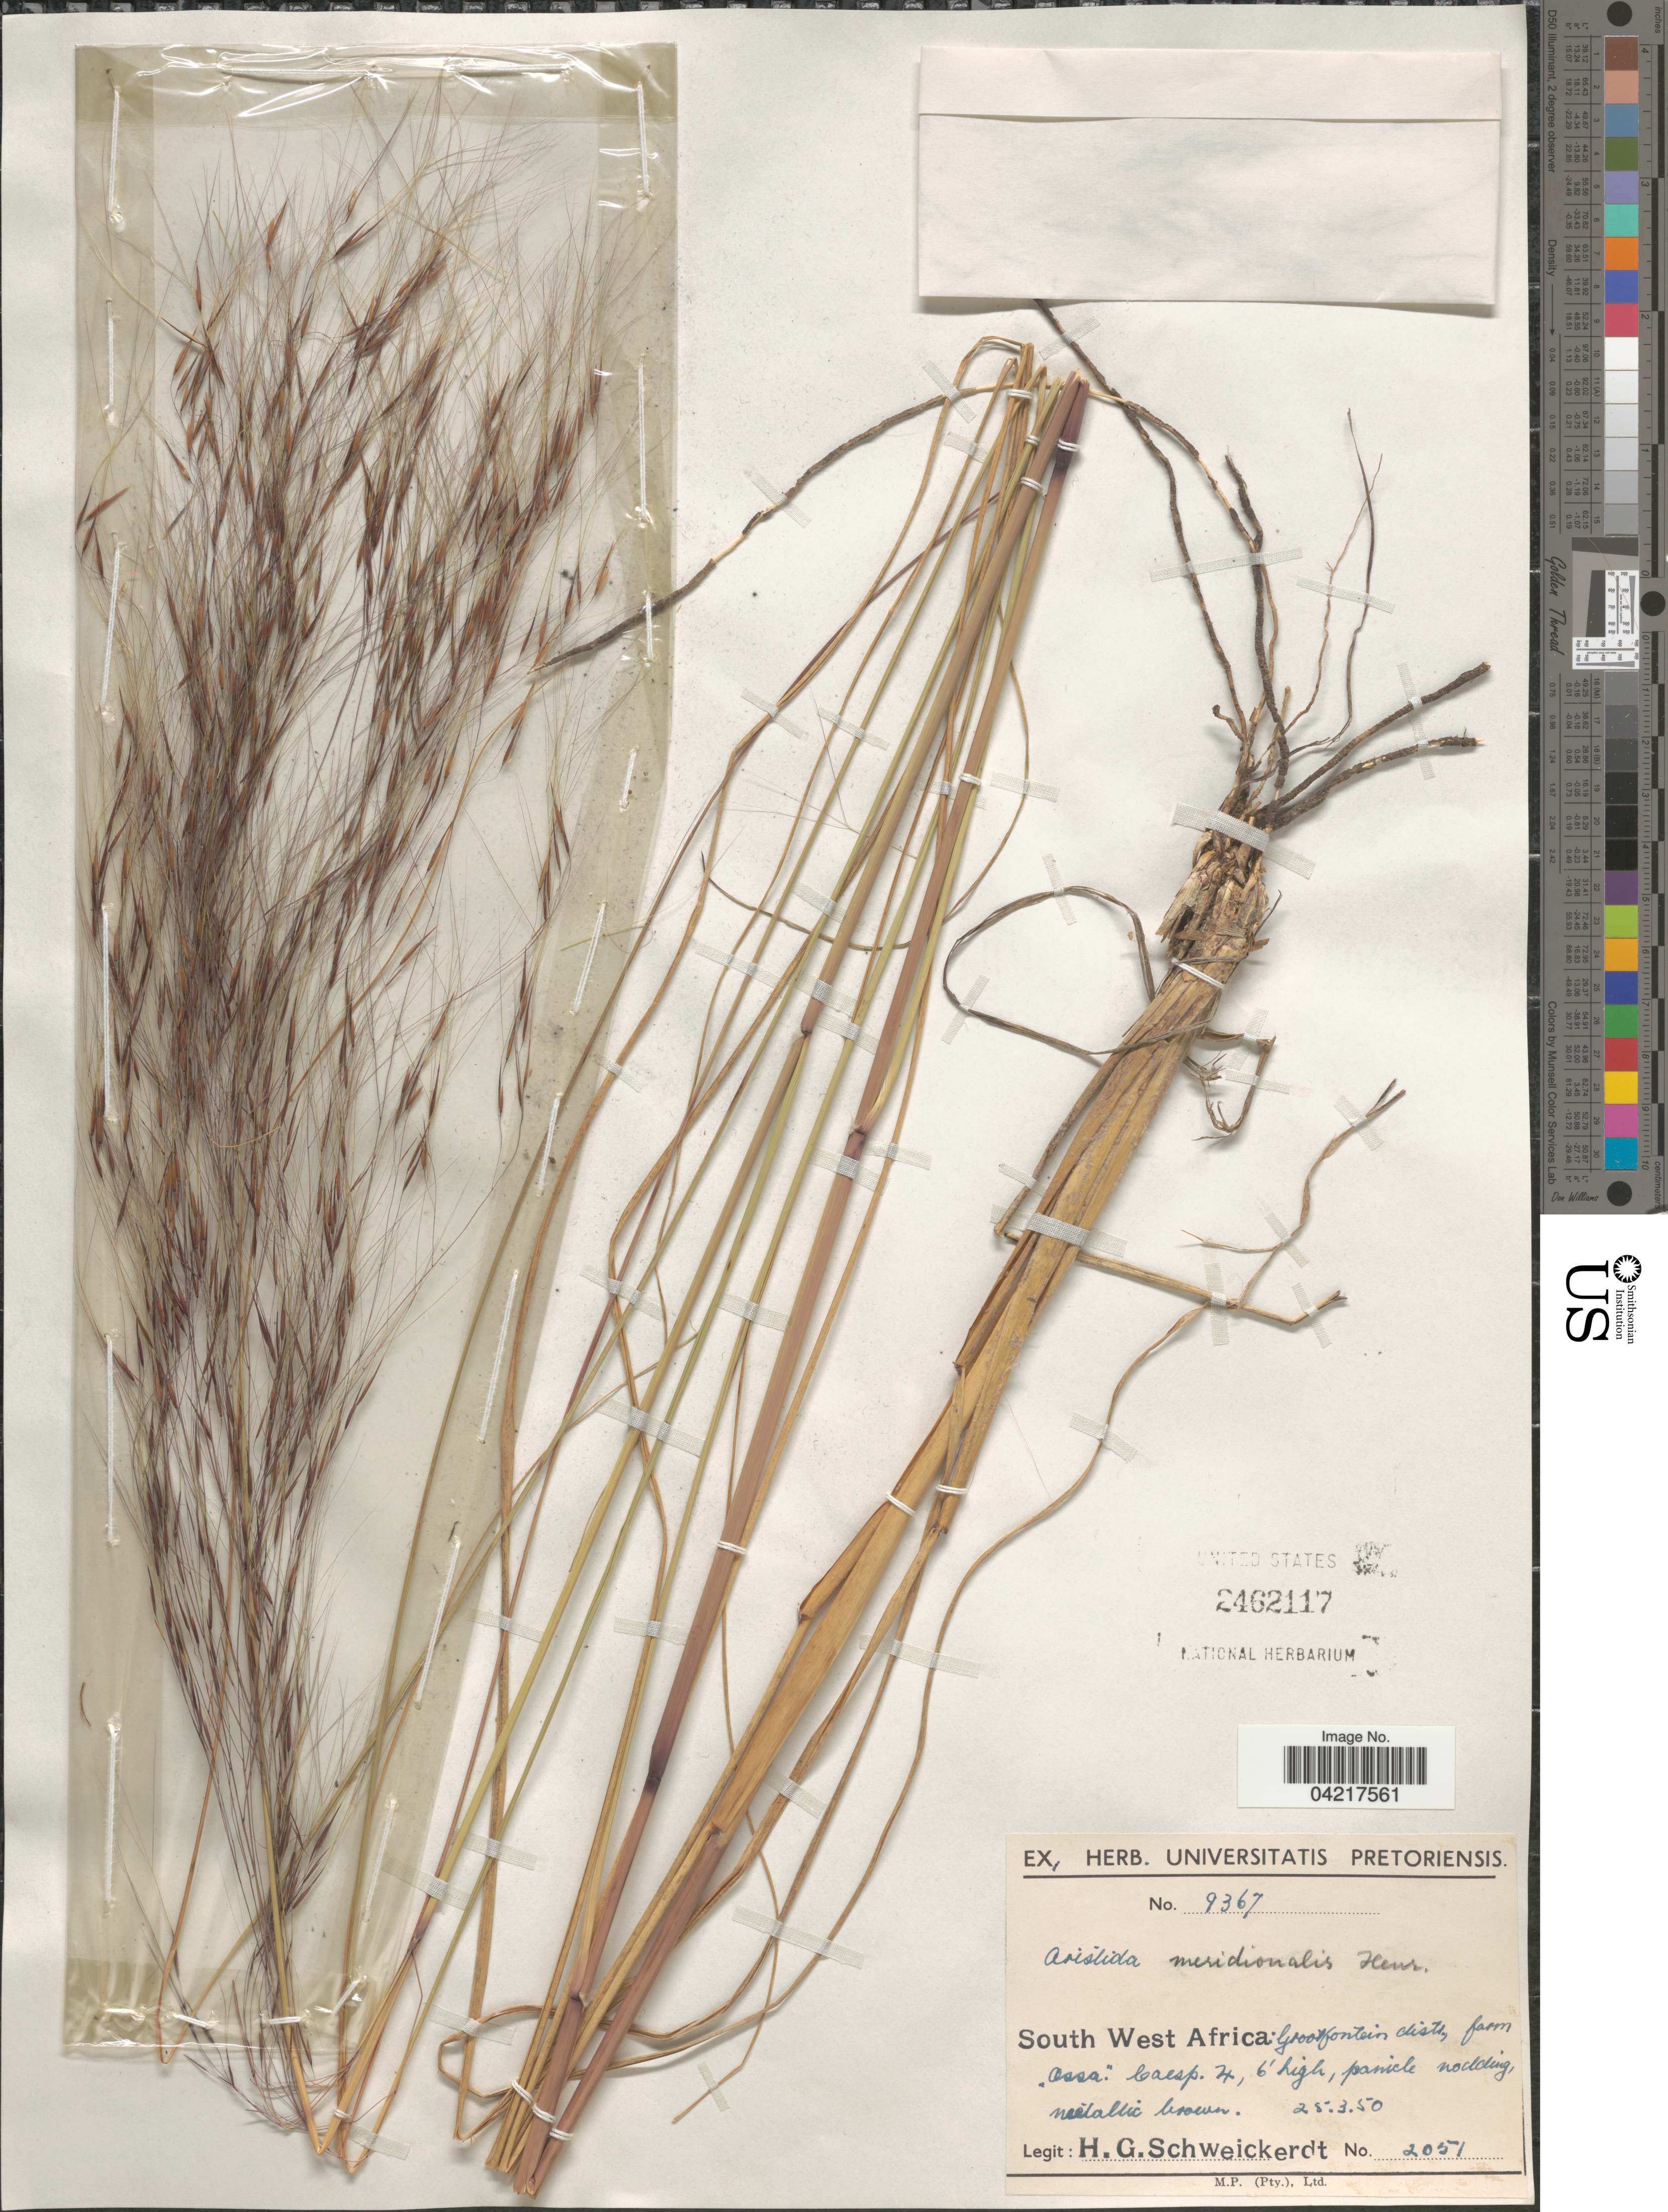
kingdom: Plantae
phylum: Tracheophyta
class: Liliopsida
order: Poales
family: Poaceae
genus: Aristida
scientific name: Aristida meridionalis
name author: Henr.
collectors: H. Schweickerdt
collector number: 2051/9367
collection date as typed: Transcribed d/m/y: 25/3/50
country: Namibia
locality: South West Africa: Grootfontein distr, farm "Ossa". Caesp. 4.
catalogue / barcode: US 2462117